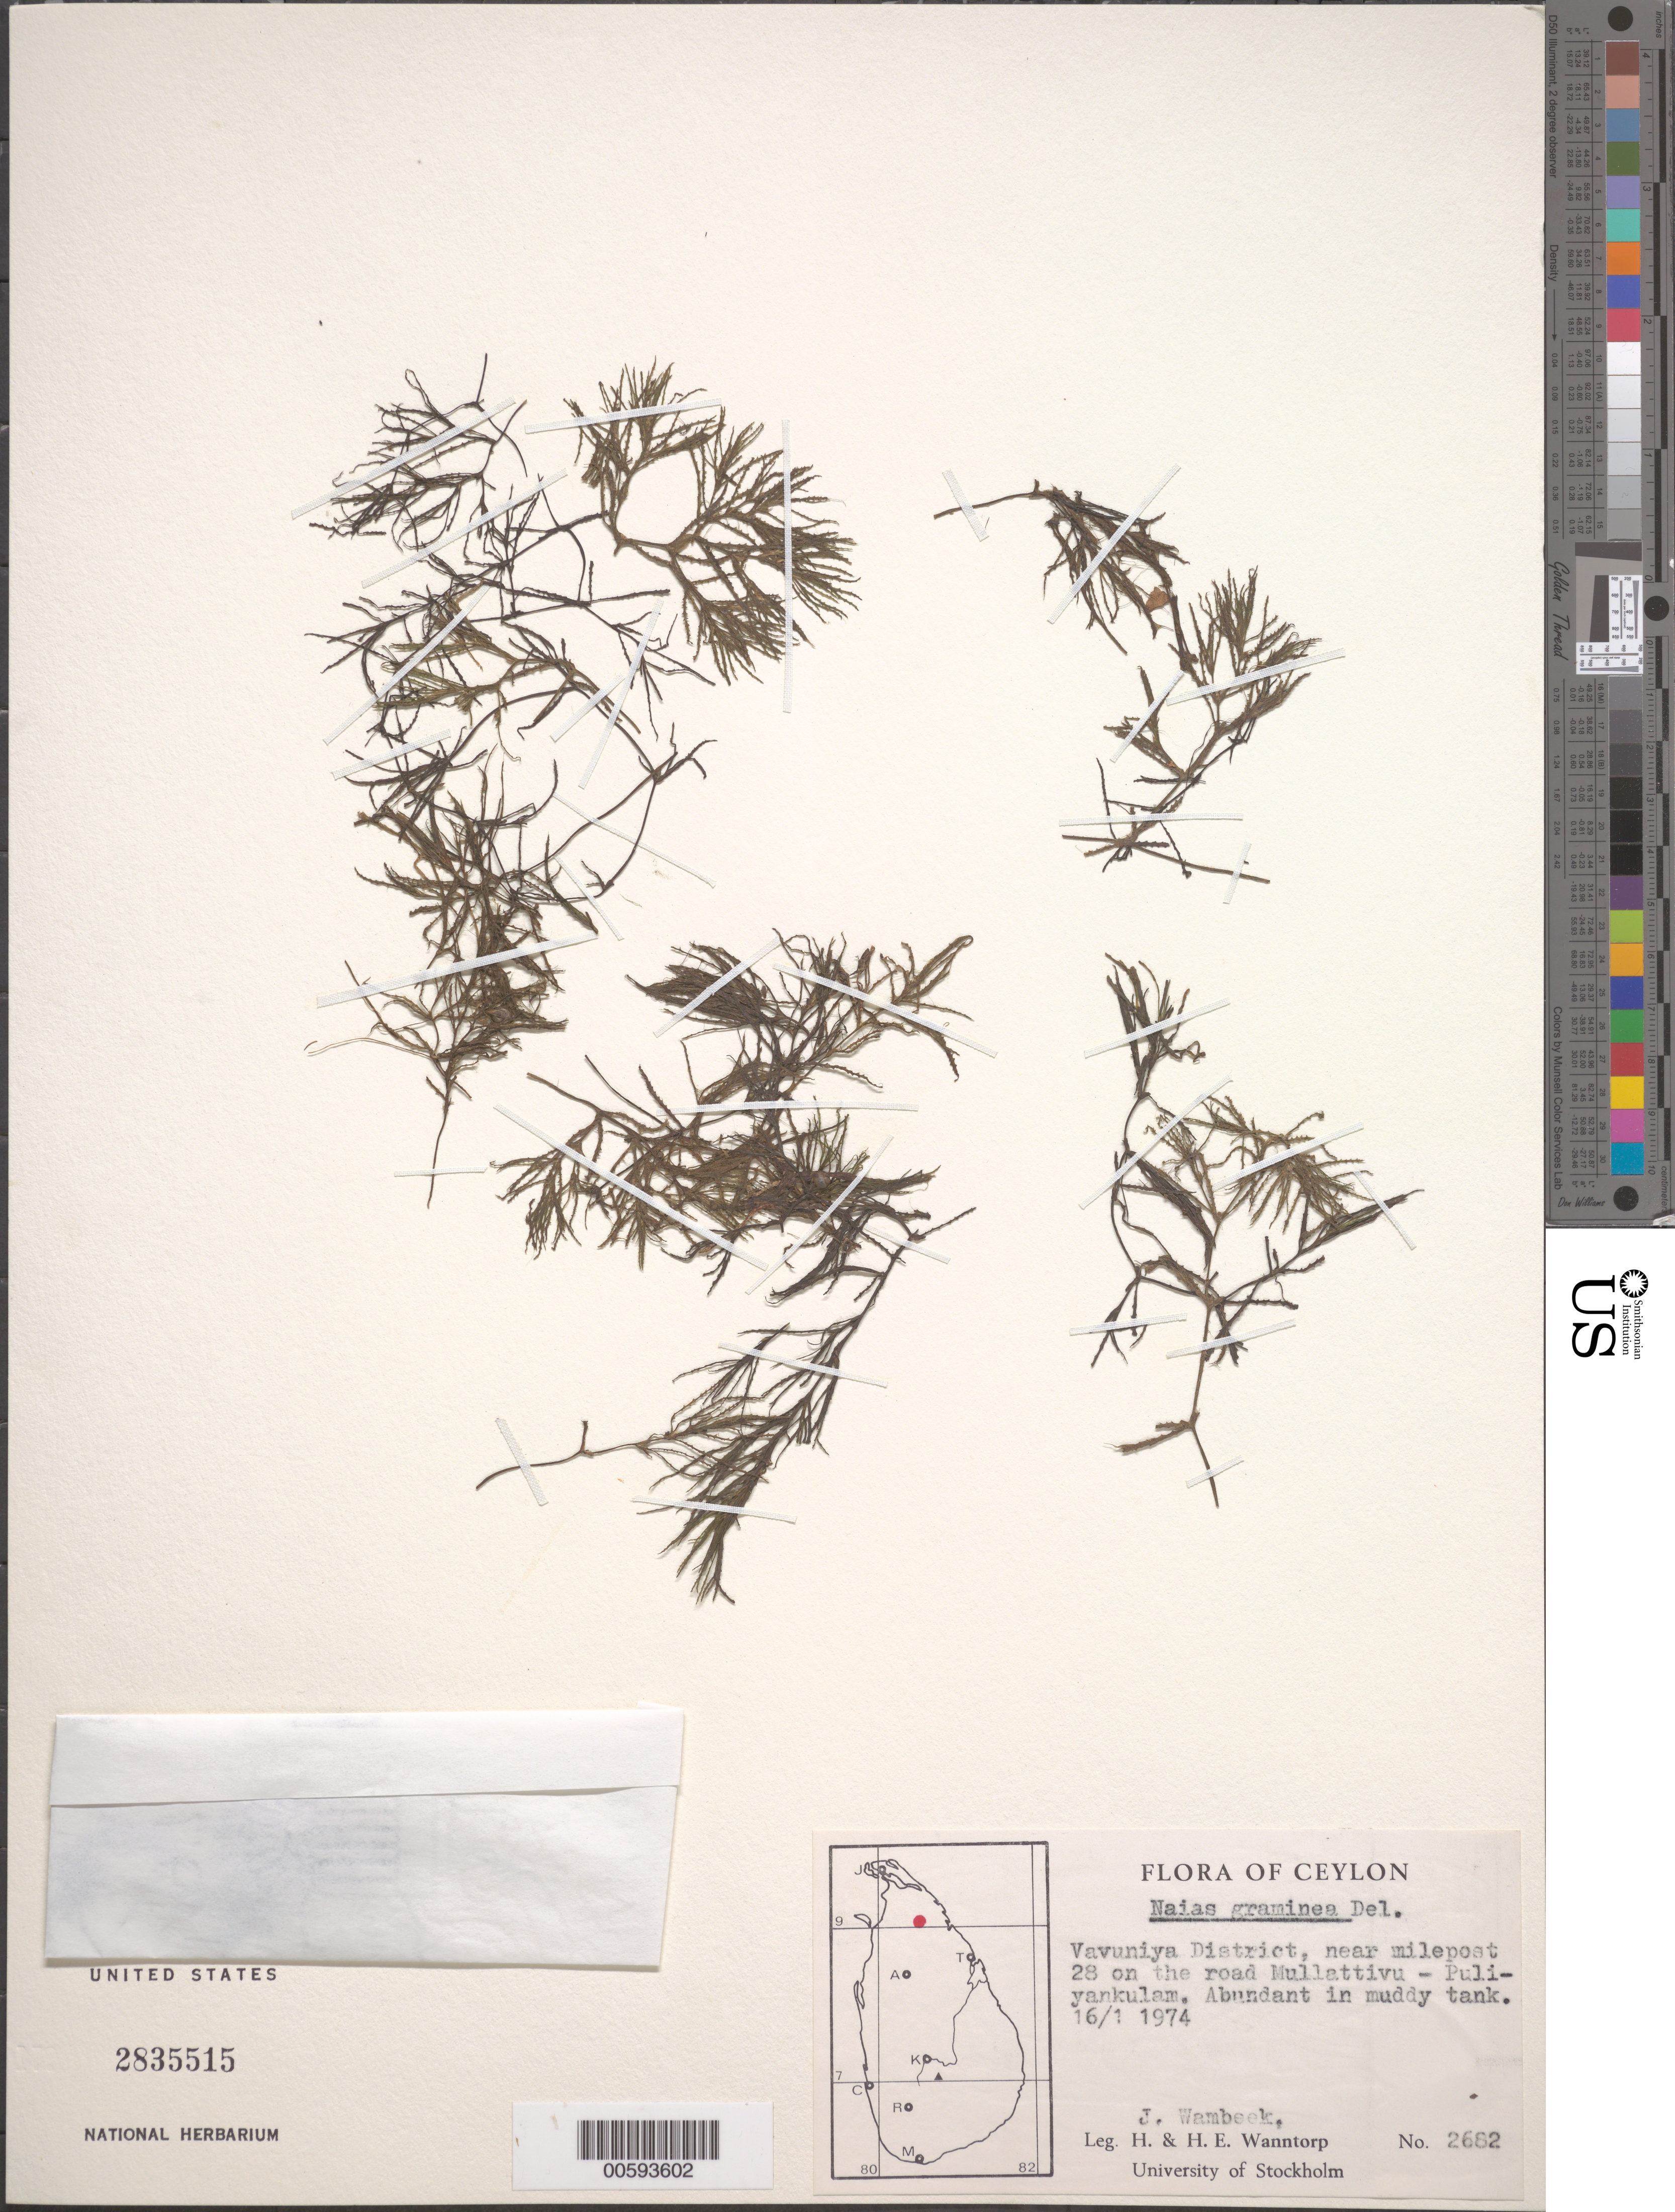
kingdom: Plantae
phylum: Tracheophyta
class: Liliopsida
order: Alismatales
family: Hydrocharitaceae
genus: Najas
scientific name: Najas tenuissima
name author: (A. Braun) Magnus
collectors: J. Wambeek, H. Wanntorp & H. Wanntorp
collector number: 2682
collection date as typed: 16 Jan 1974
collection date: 1974-01-16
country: Finland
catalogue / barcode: US 2835515